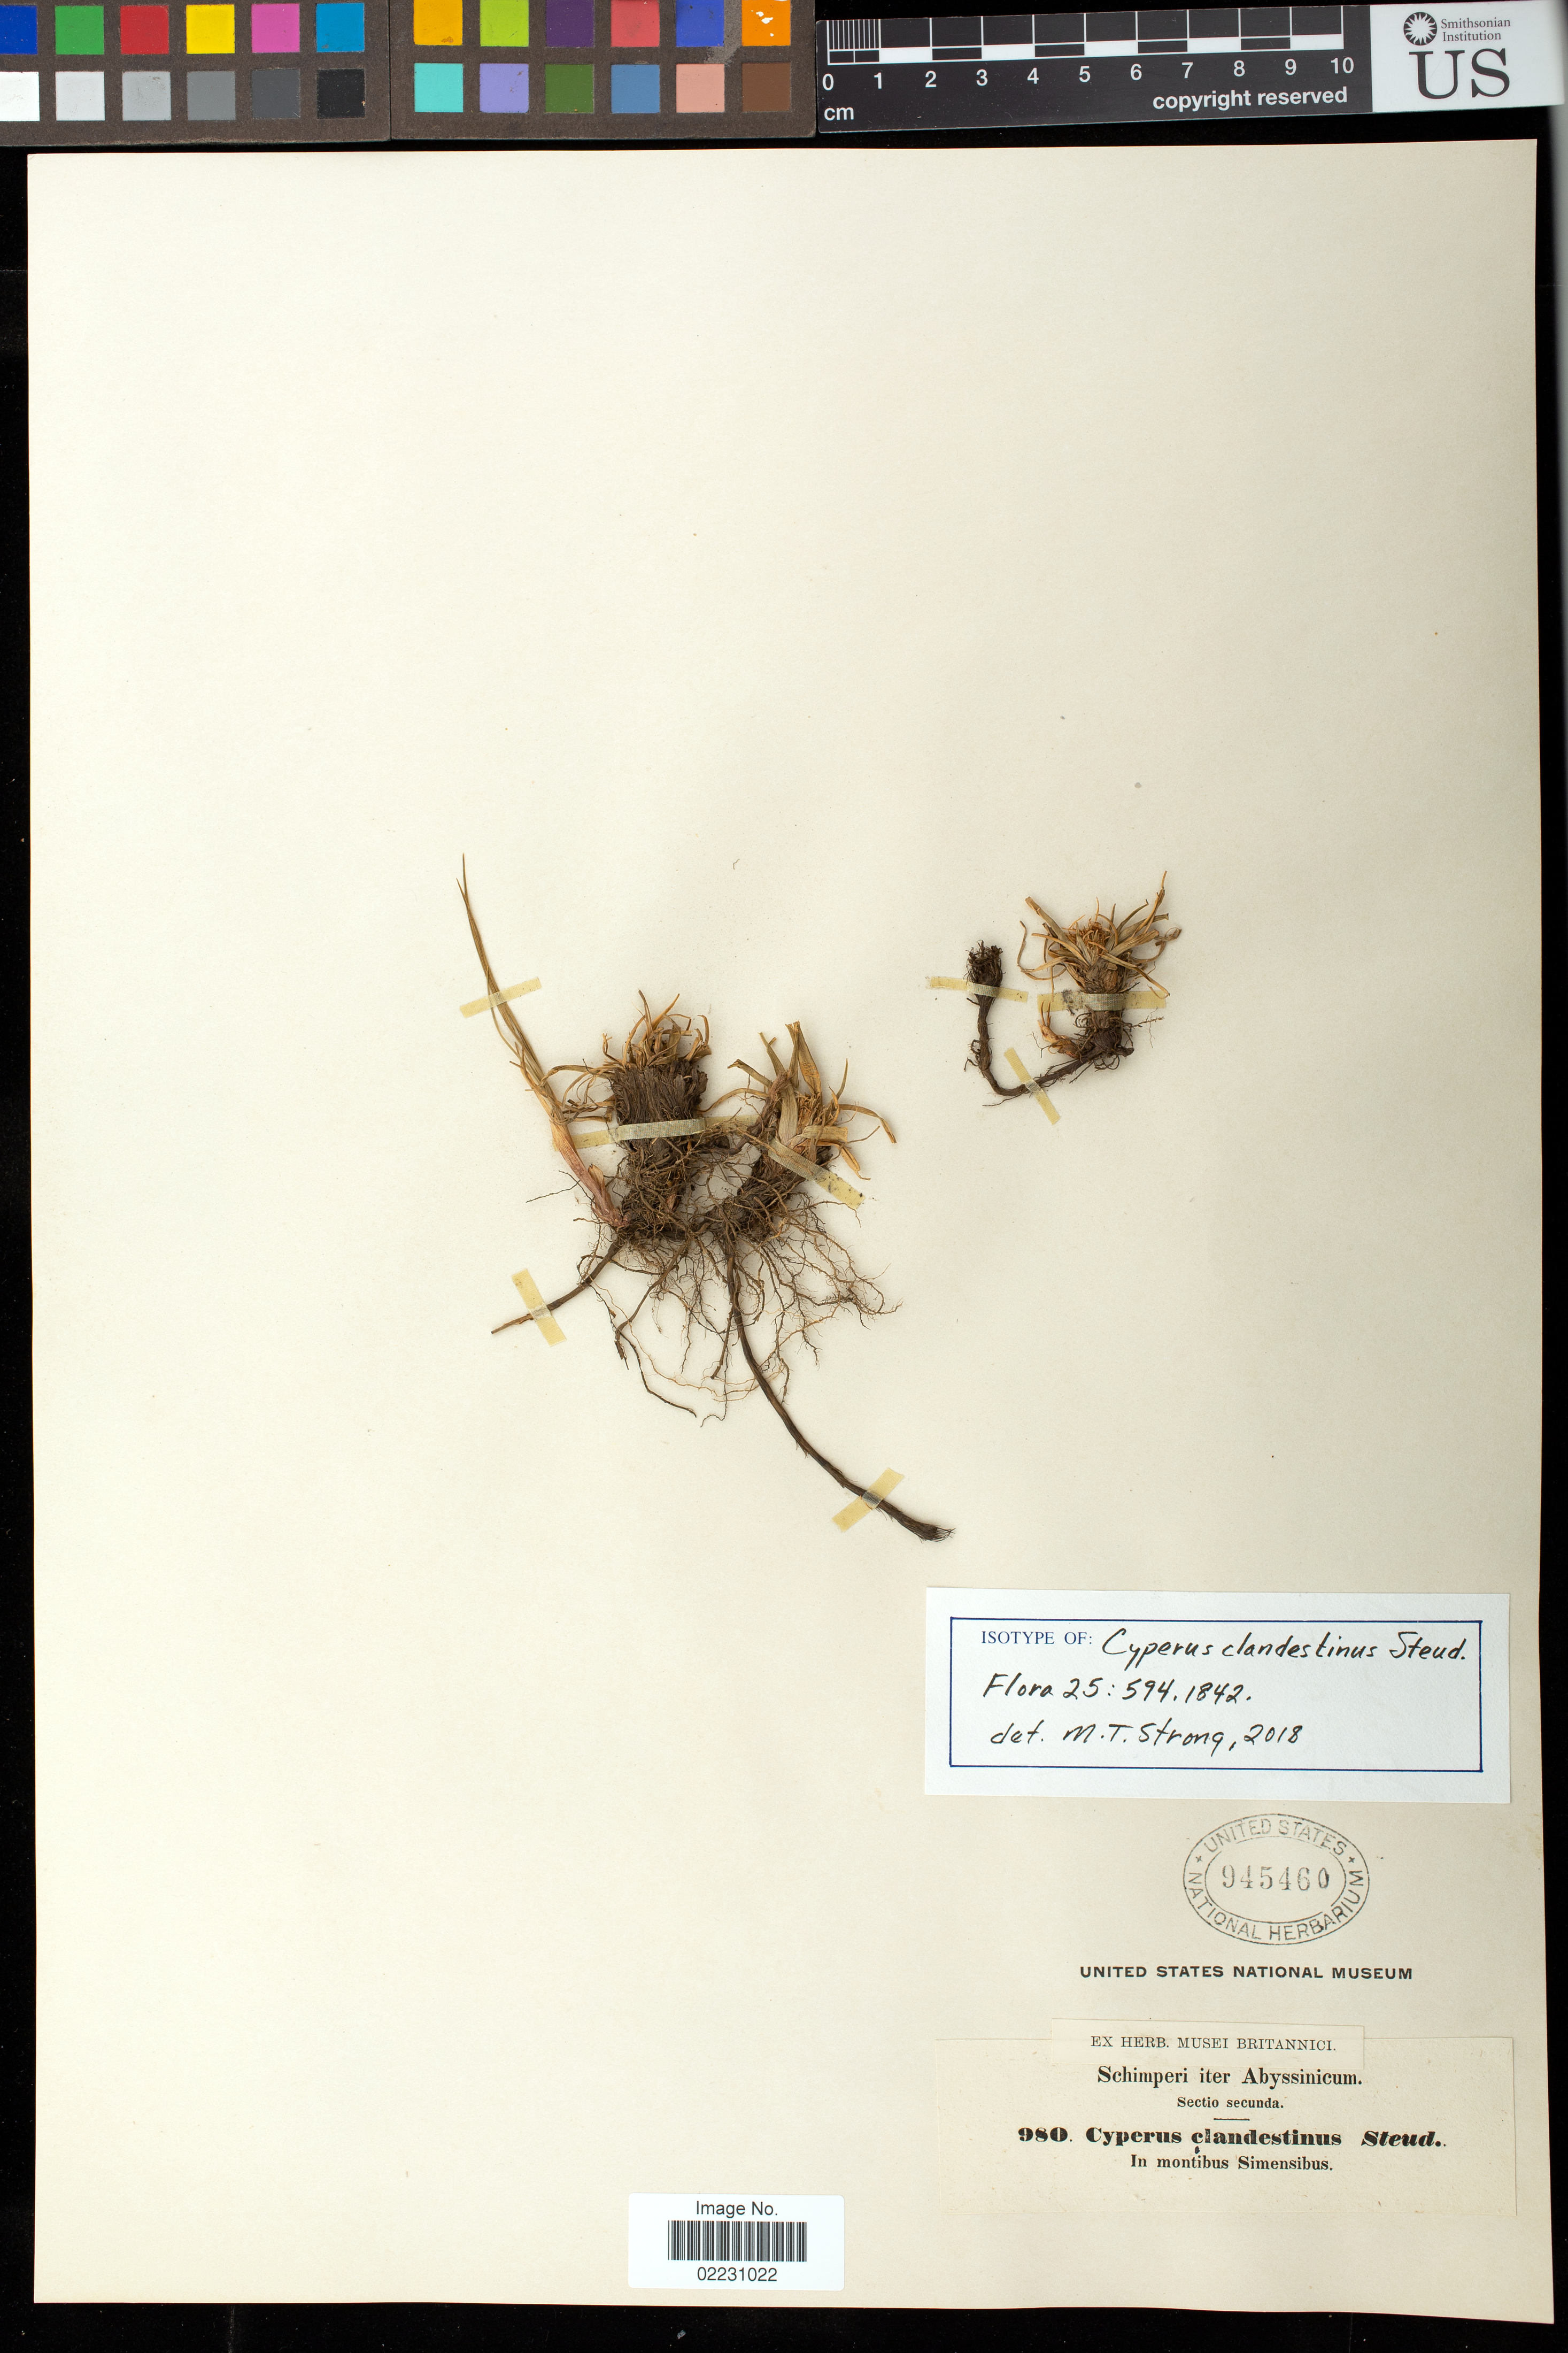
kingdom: Plantae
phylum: Tracheophyta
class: Liliopsida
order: Poales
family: Cyperaceae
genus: Cyperus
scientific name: Cyperus clandestinus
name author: Steud.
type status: Isotype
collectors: W. Schimper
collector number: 980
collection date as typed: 18--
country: Ethiopia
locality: Abyssinia, in montibus Simensibus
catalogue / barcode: US 945460